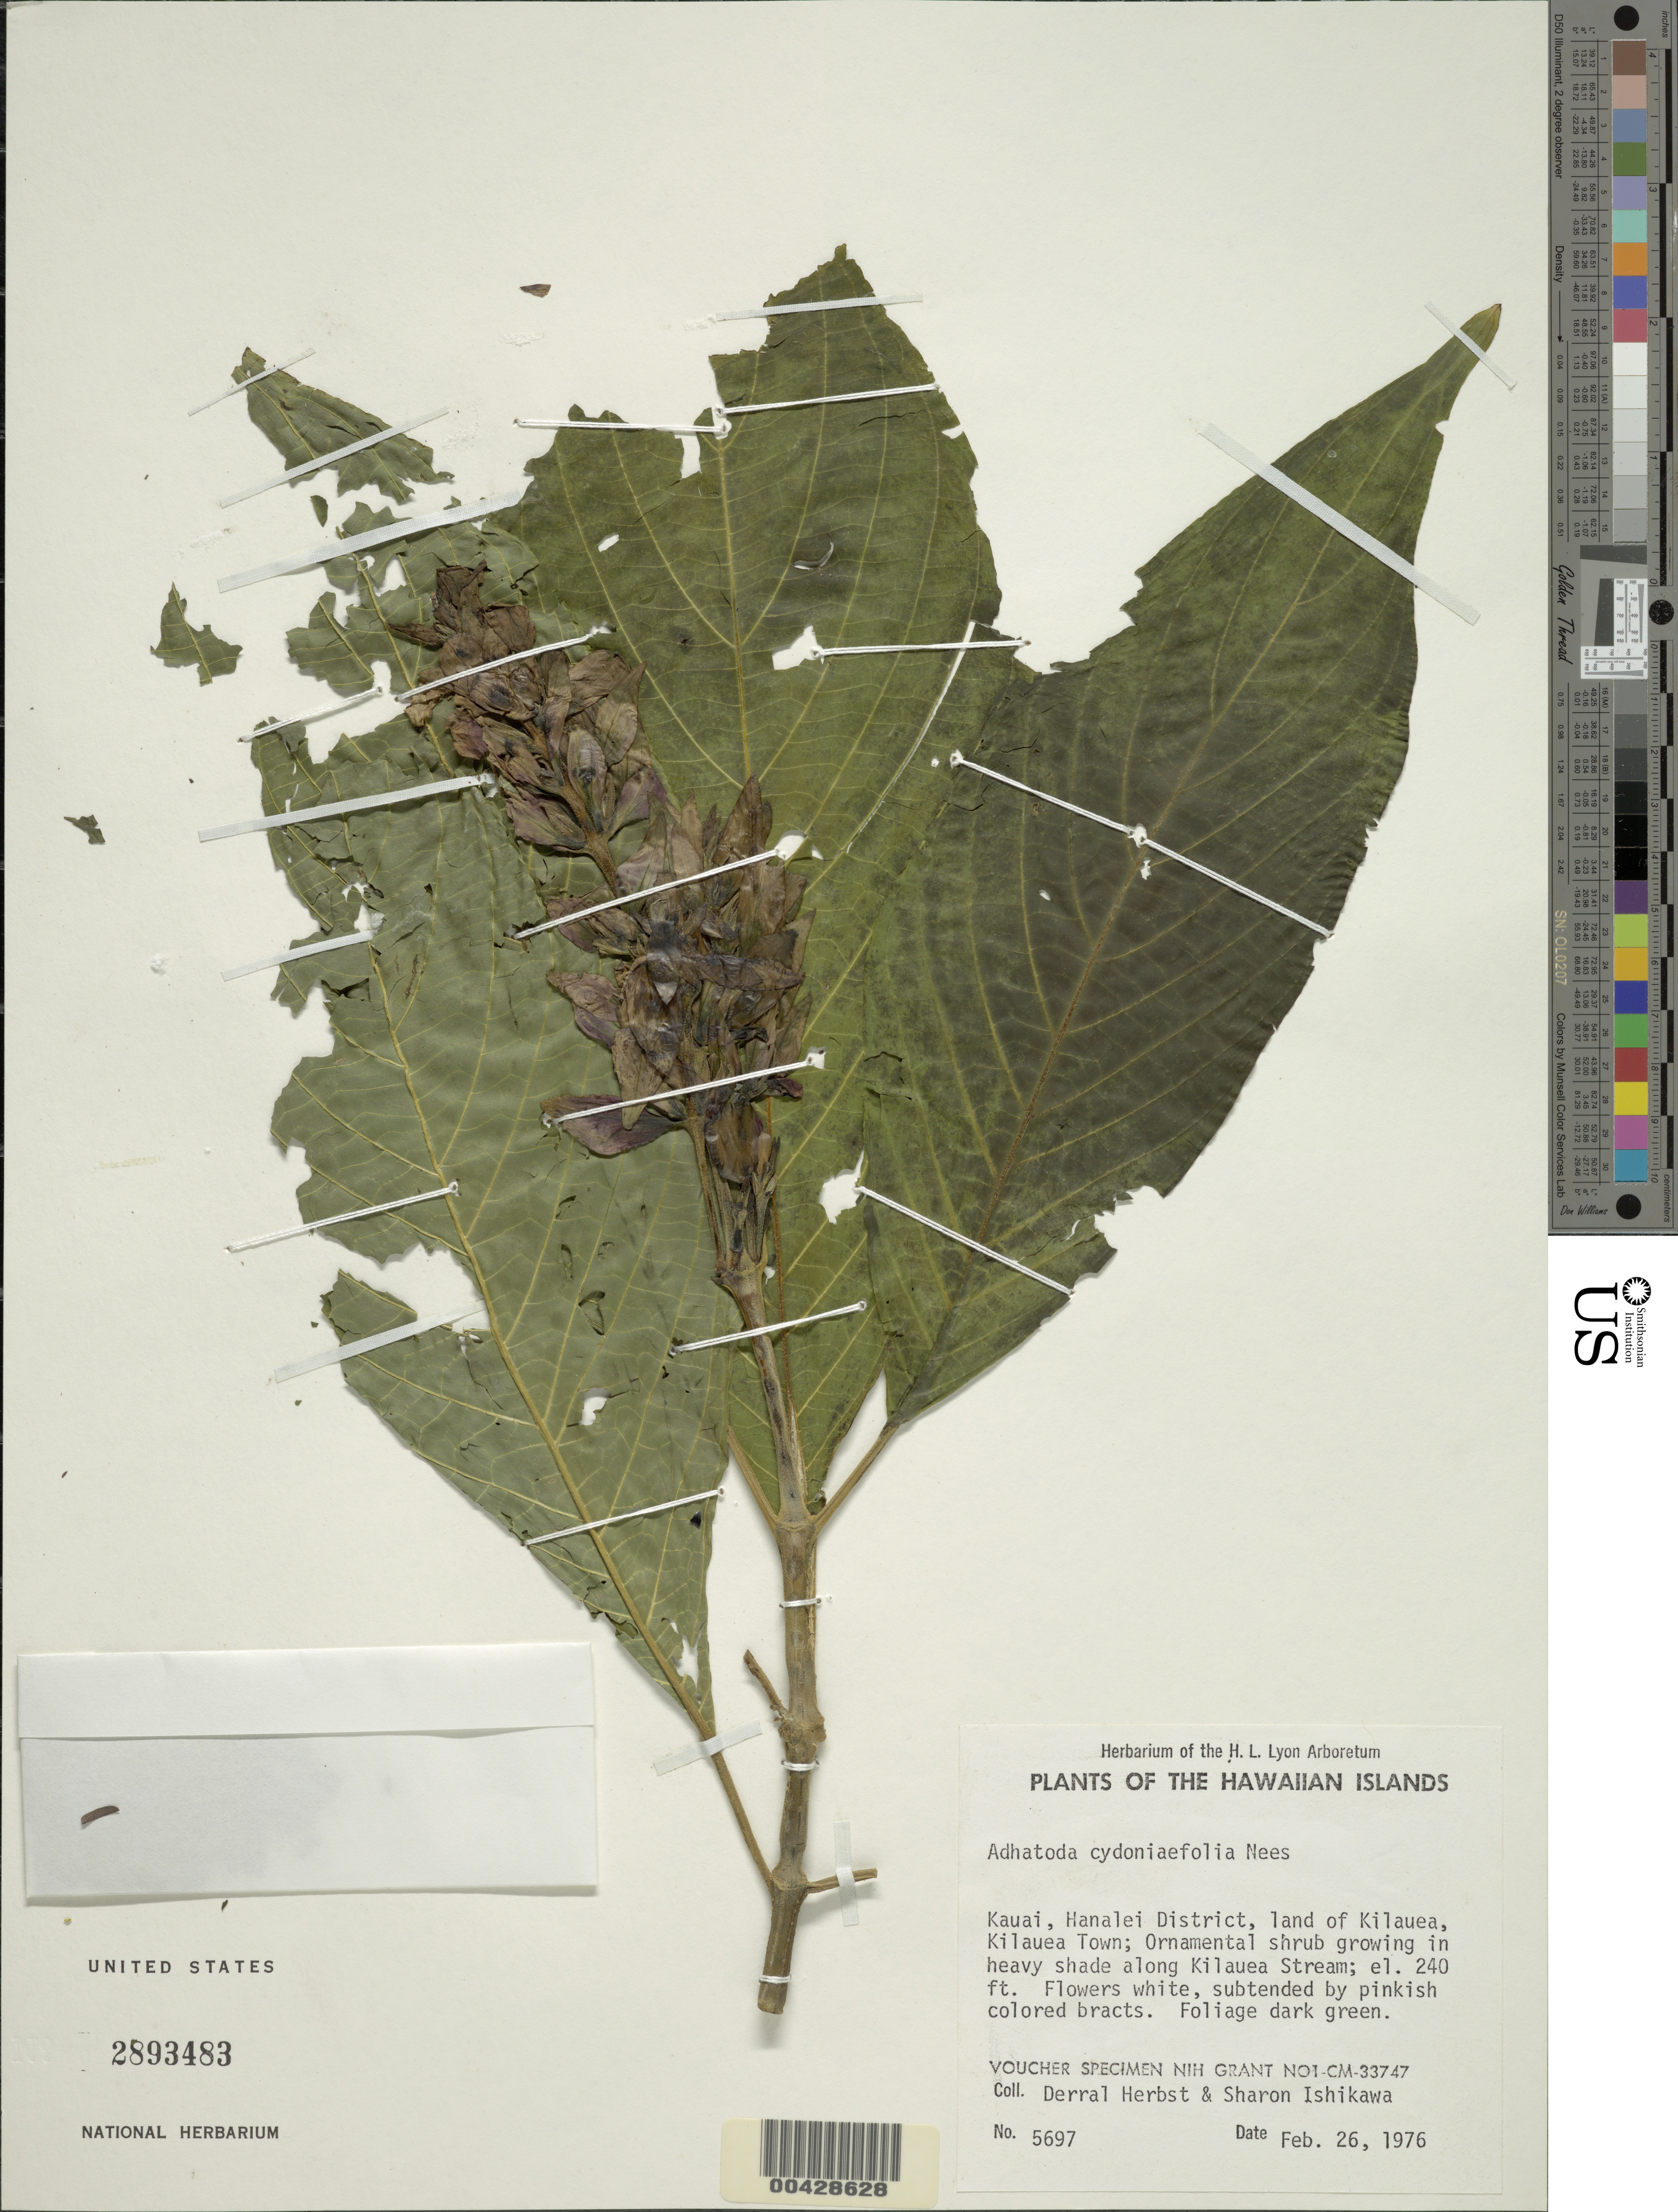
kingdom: Plantae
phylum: Tracheophyta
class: Magnoliopsida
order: Lamiales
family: Acanthaceae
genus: Megaskepasma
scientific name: Megaskepasma erythrochlamys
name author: Lindau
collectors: D. R. Herbst & S. Ishikawa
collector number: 5697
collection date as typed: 26 Feb 1976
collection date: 1976-02-26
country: United States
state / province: Hawaii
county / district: Kauai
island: Kaua'i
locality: Hanalei District, Kilauea Town, Kilauea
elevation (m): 787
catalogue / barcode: US 2893483